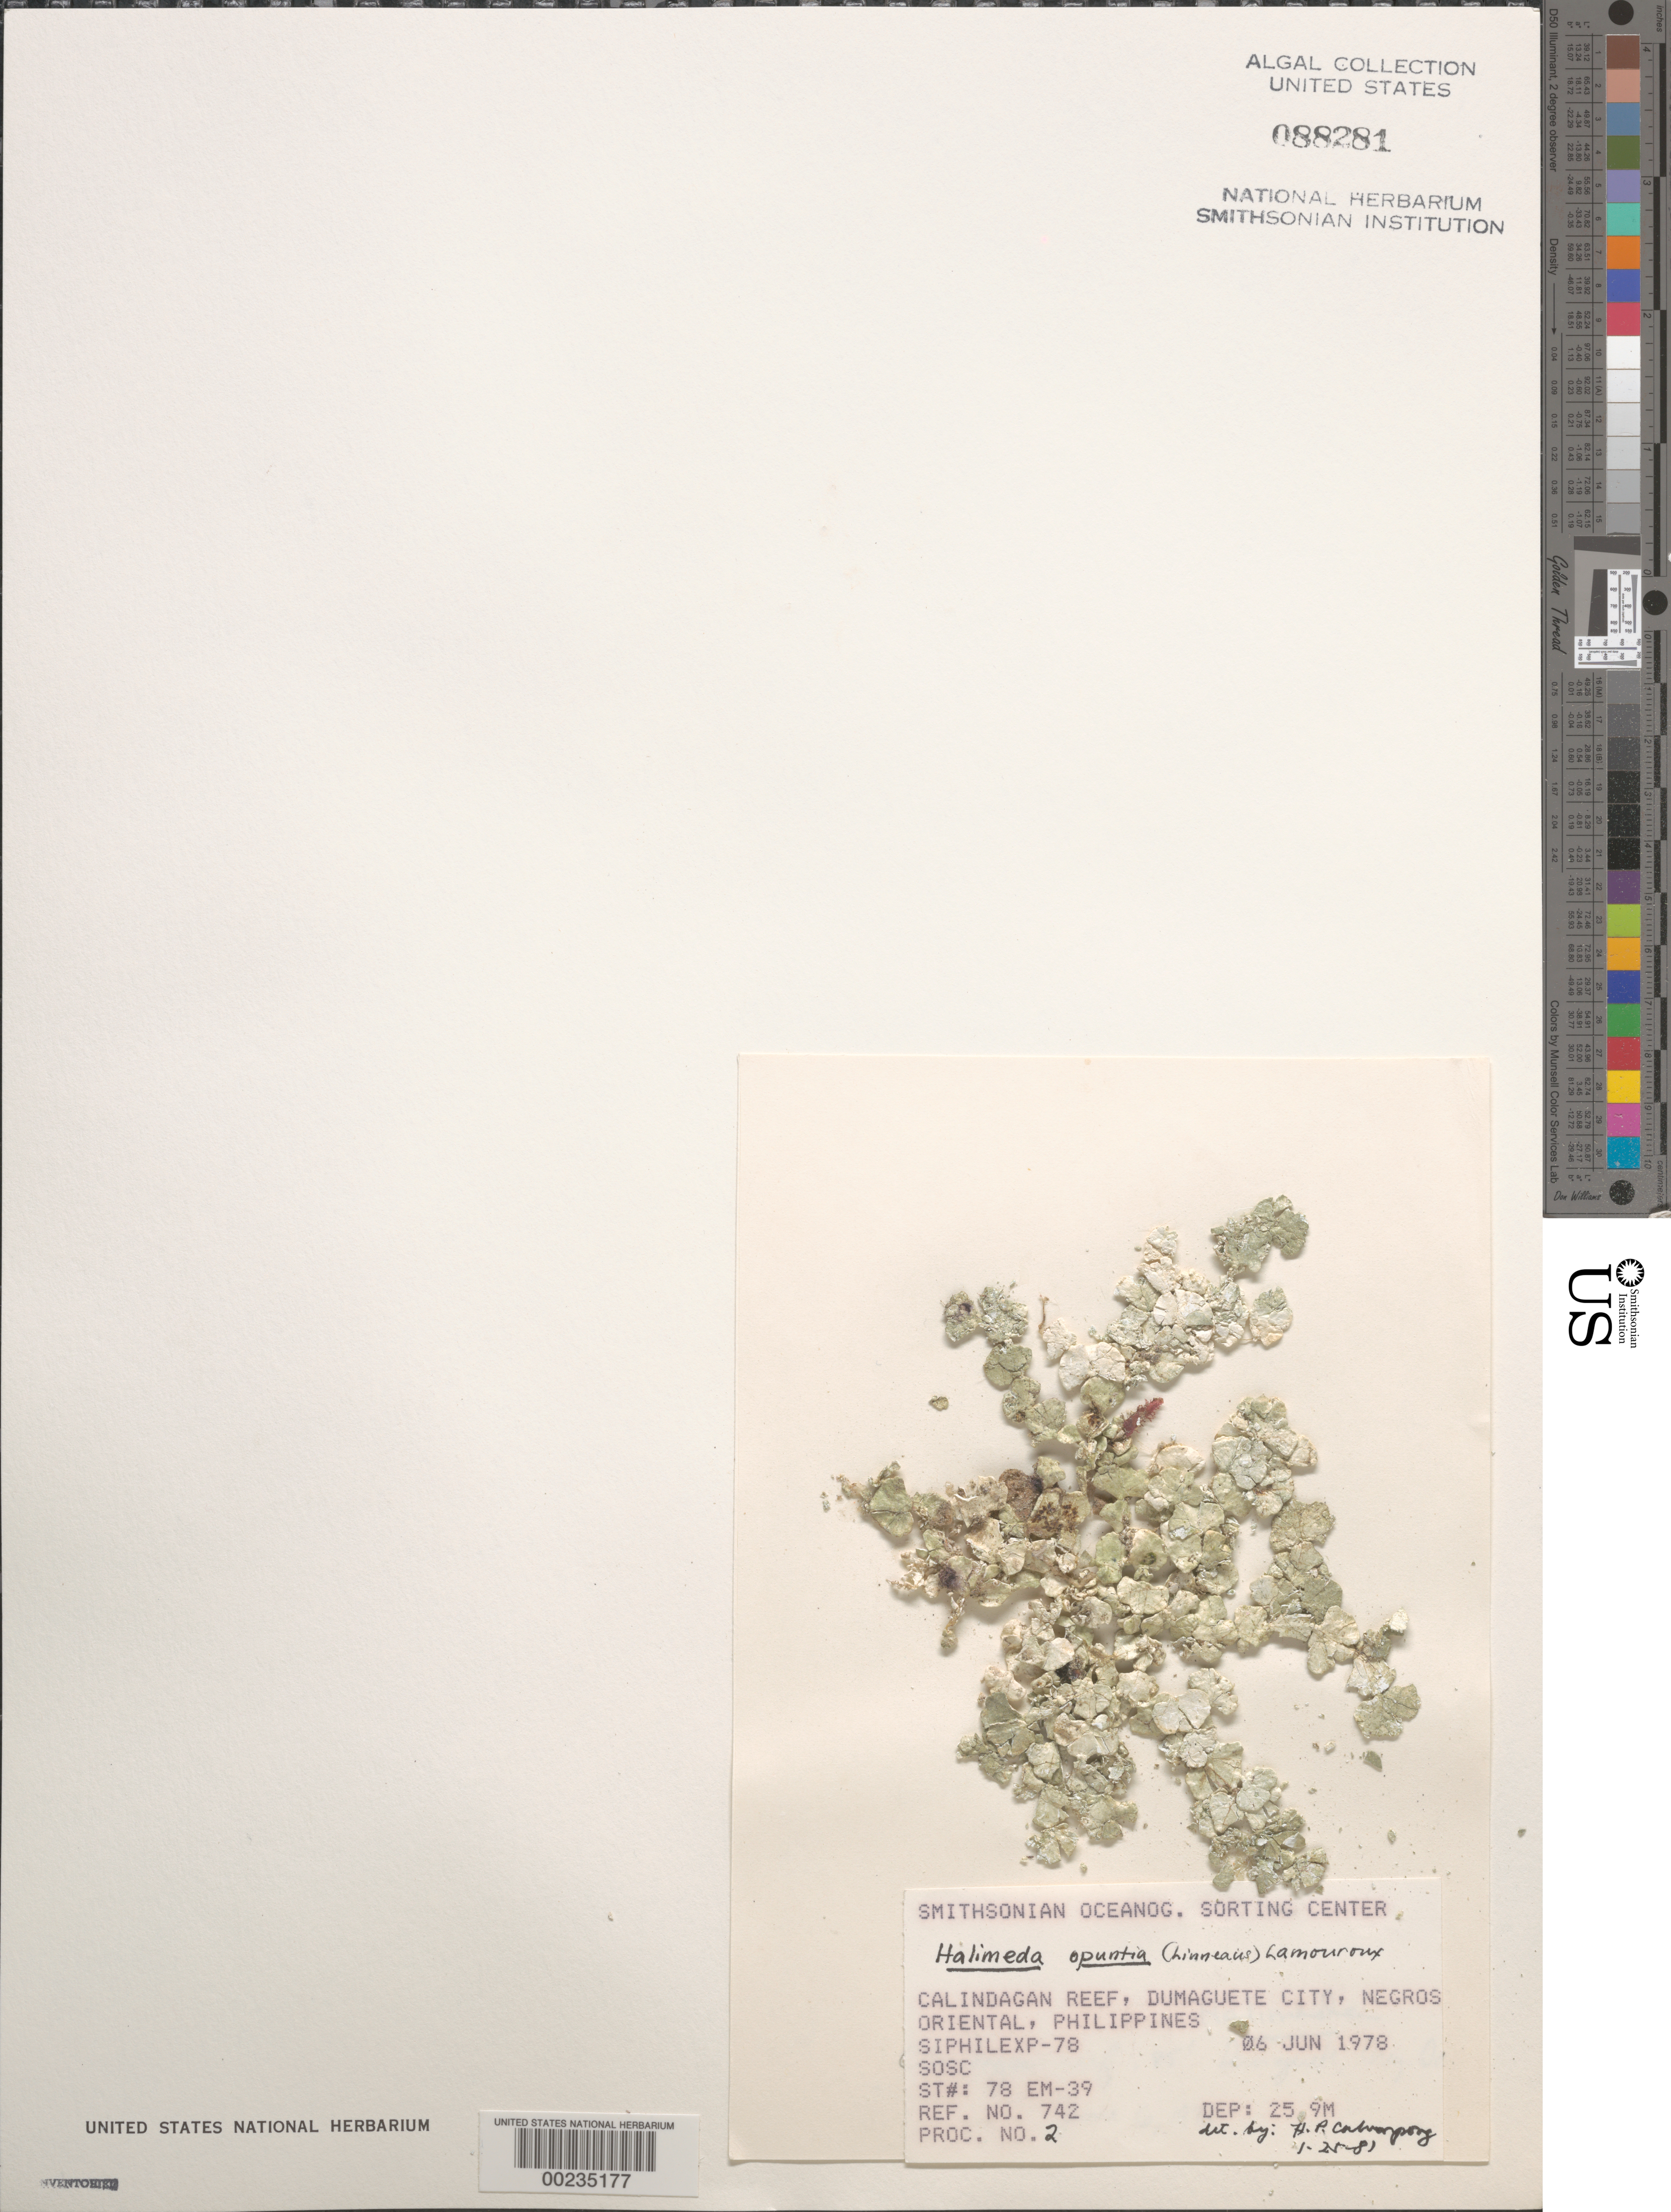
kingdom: Plantae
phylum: Chlorophyta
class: Ulvophyceae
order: Bryopsidales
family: Halimedaceae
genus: Halimeda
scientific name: Halimeda opuntia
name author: (L.) J.V.Lamouroux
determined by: Calumpong, H. P.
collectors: SOSC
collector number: Station 78 Em-39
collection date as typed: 06 Jun 1978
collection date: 1978-06-06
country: Philippines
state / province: Central Visayas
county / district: Negros Oriental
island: Negros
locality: Calindagan Reef, Dumaguete City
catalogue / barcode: US 88281